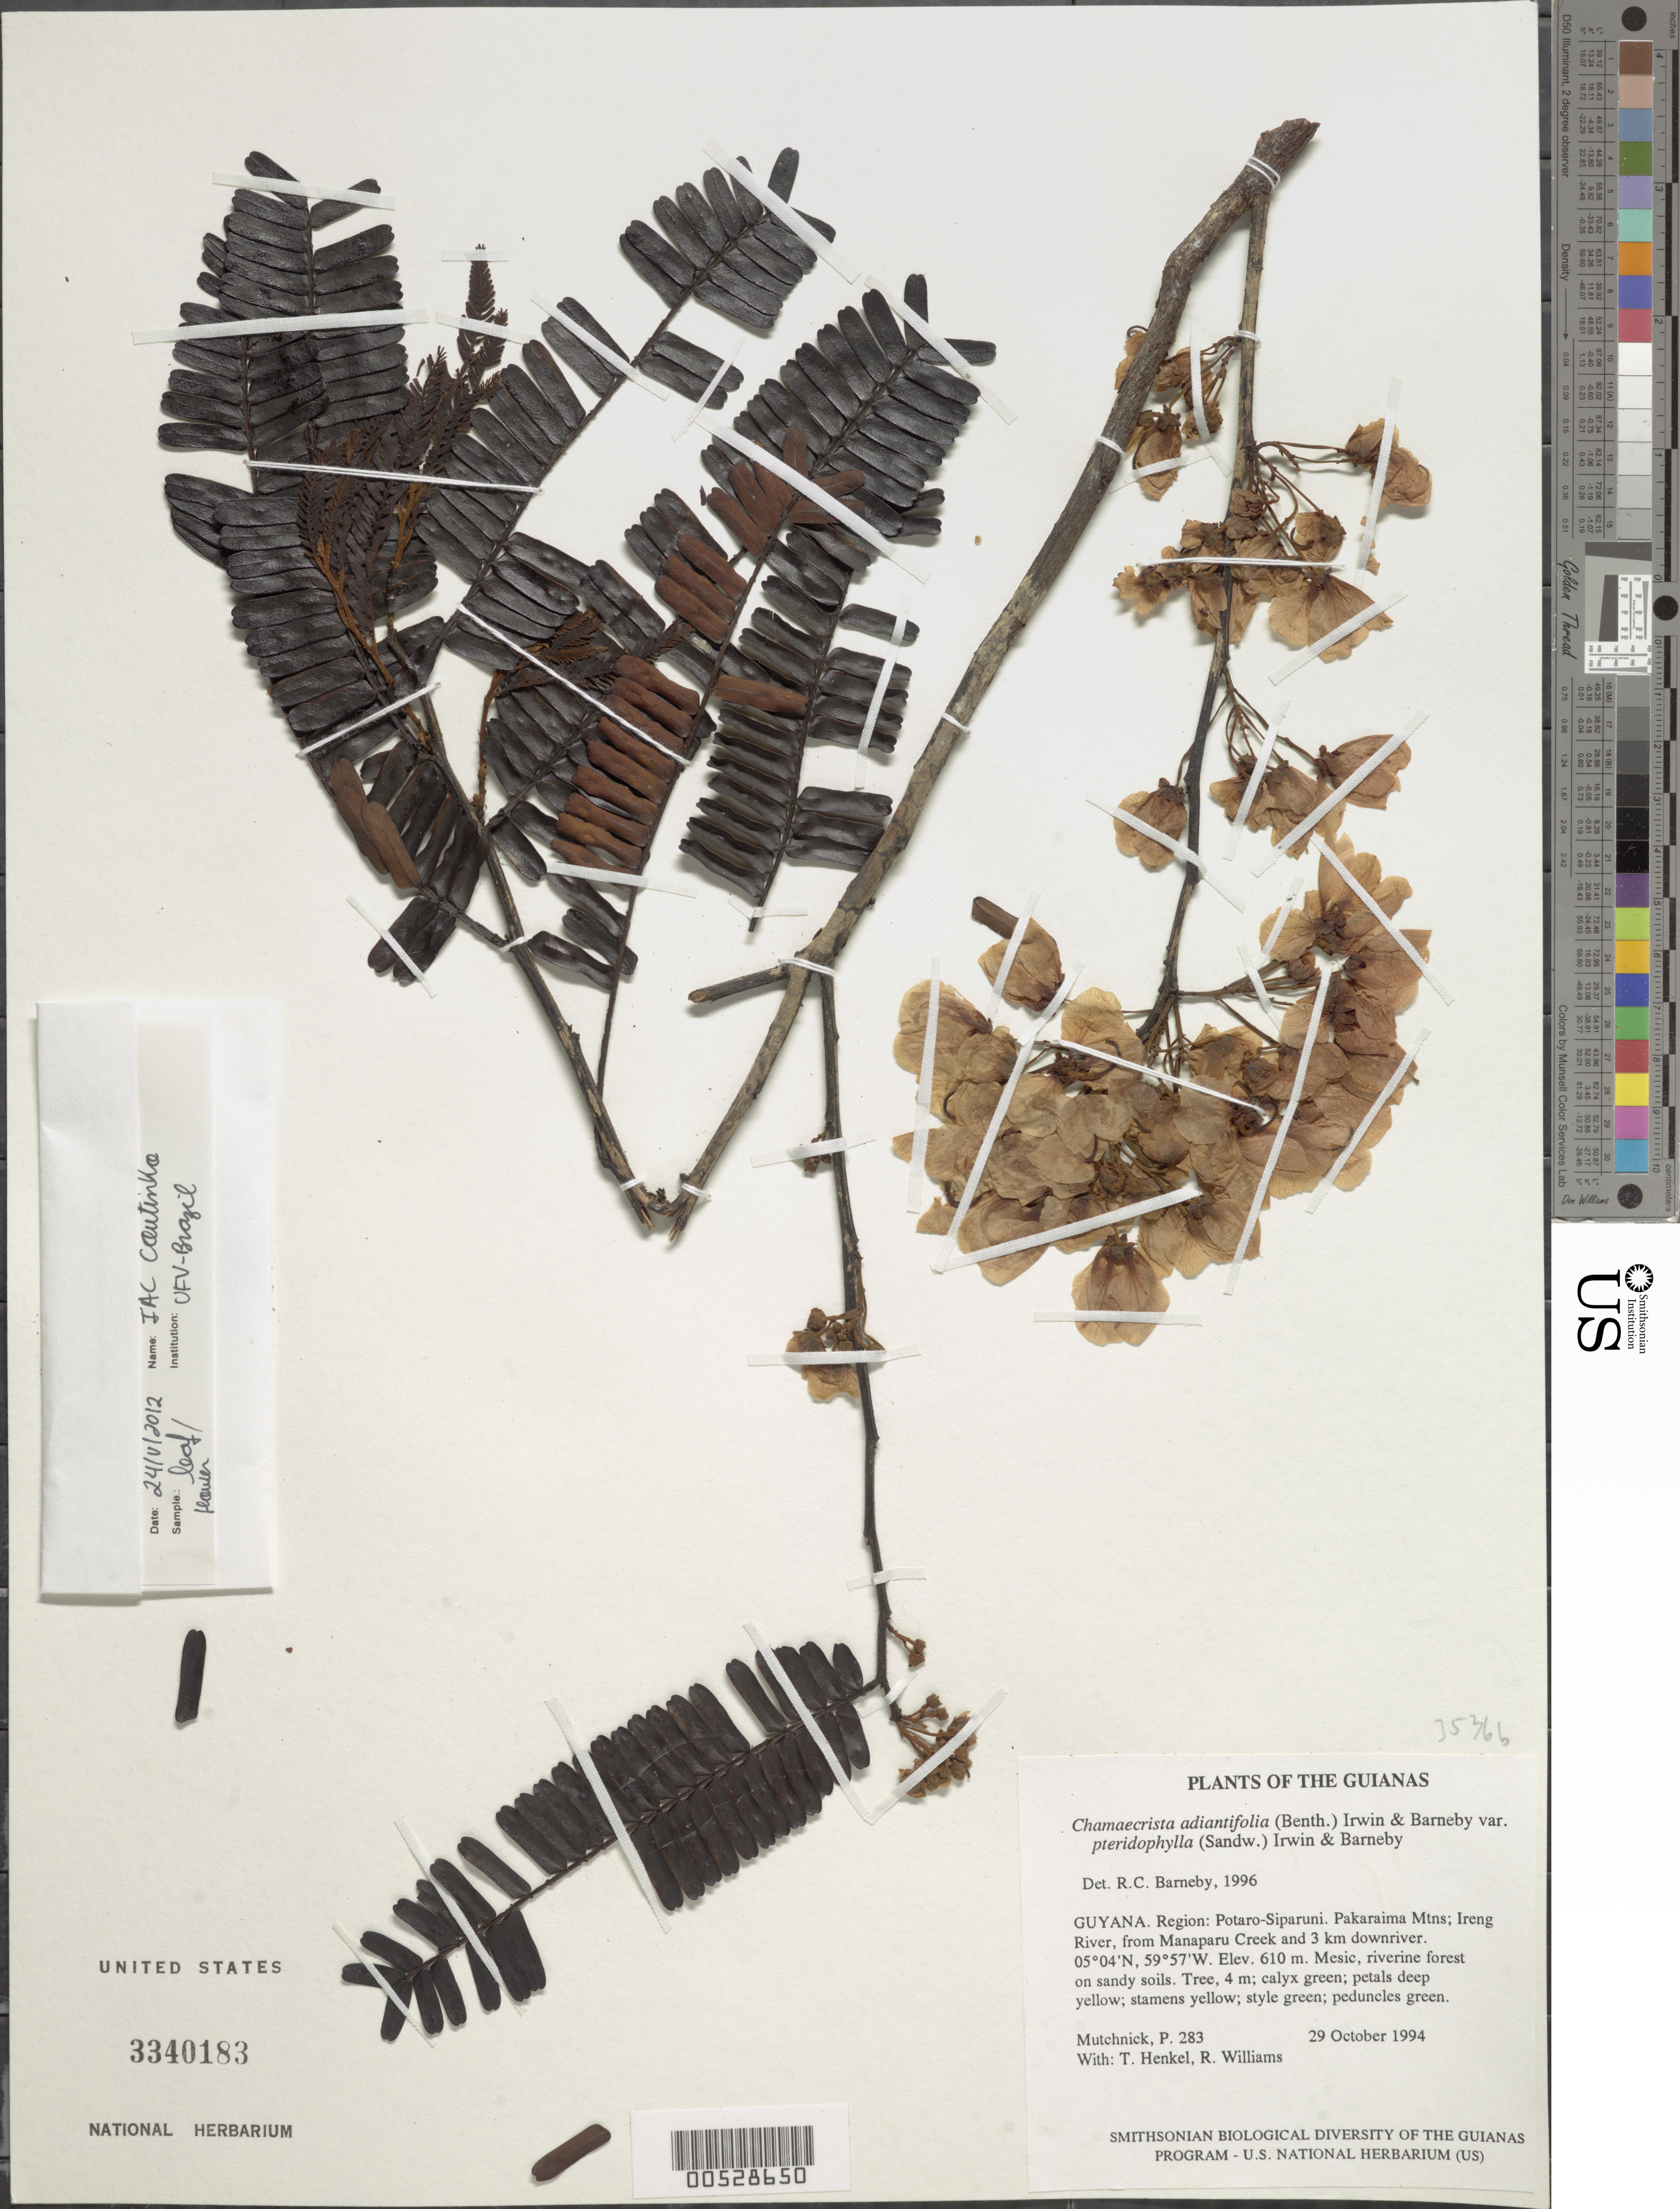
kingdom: Plantae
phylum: Tracheophyta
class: Magnoliopsida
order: Fabales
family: Fabaceae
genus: Chamaecrista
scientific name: Chamaecrista adiantifolia var. pteridophylla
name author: (Sandwith) H.S. Irwin & Barneby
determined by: Barneby, Rupert C., (NY)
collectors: P. Mutchnick, T. Henkel & R. Williams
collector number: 283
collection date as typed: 29 October 1994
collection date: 1994-10-29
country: Guyana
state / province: Potaro-Siparuni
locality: Pakaraima Mtns; Ireng River, from Manaparu Creek and 3 km downriver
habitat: Mesic, riverine forest on sandy soils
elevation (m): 610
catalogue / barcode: US 3340183